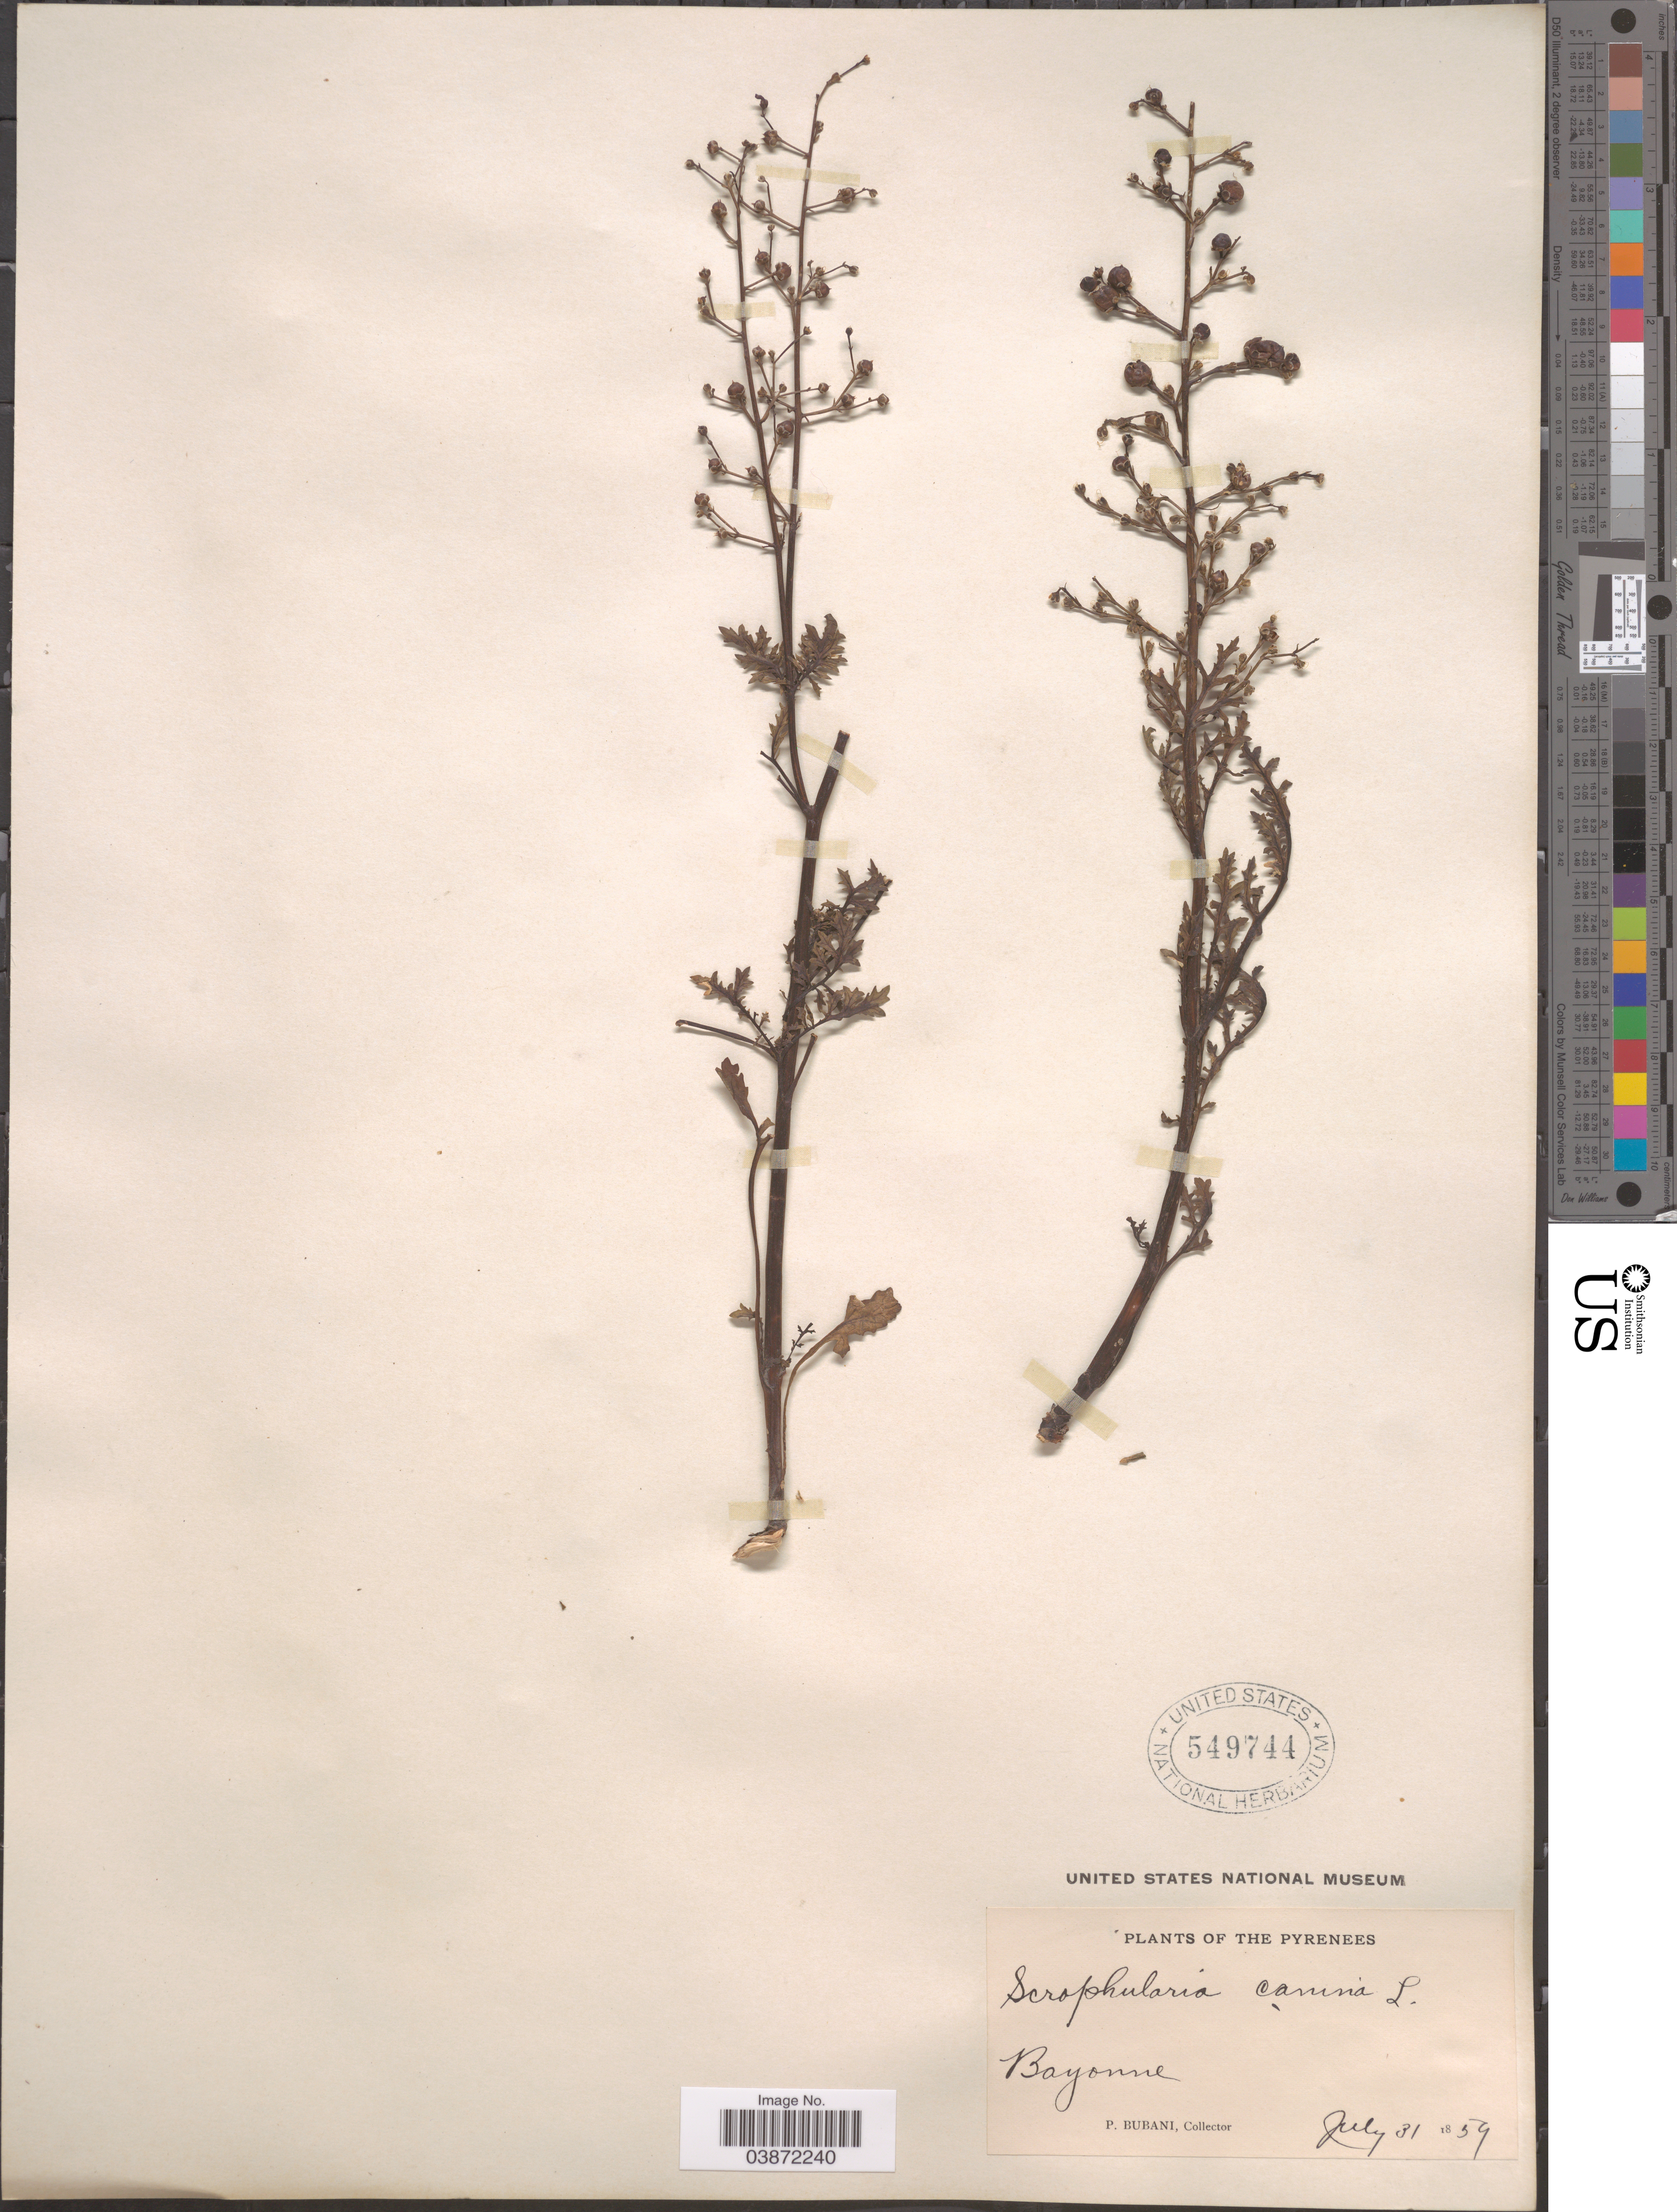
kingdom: Plantae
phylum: Tracheophyta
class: Magnoliopsida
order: Lamiales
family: Scrophulariaceae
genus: Scrophularia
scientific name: Scrophularia canina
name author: L.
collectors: P. Bubani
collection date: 1859-07-31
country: France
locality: The Pyrenees. Bayonne.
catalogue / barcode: US 549744